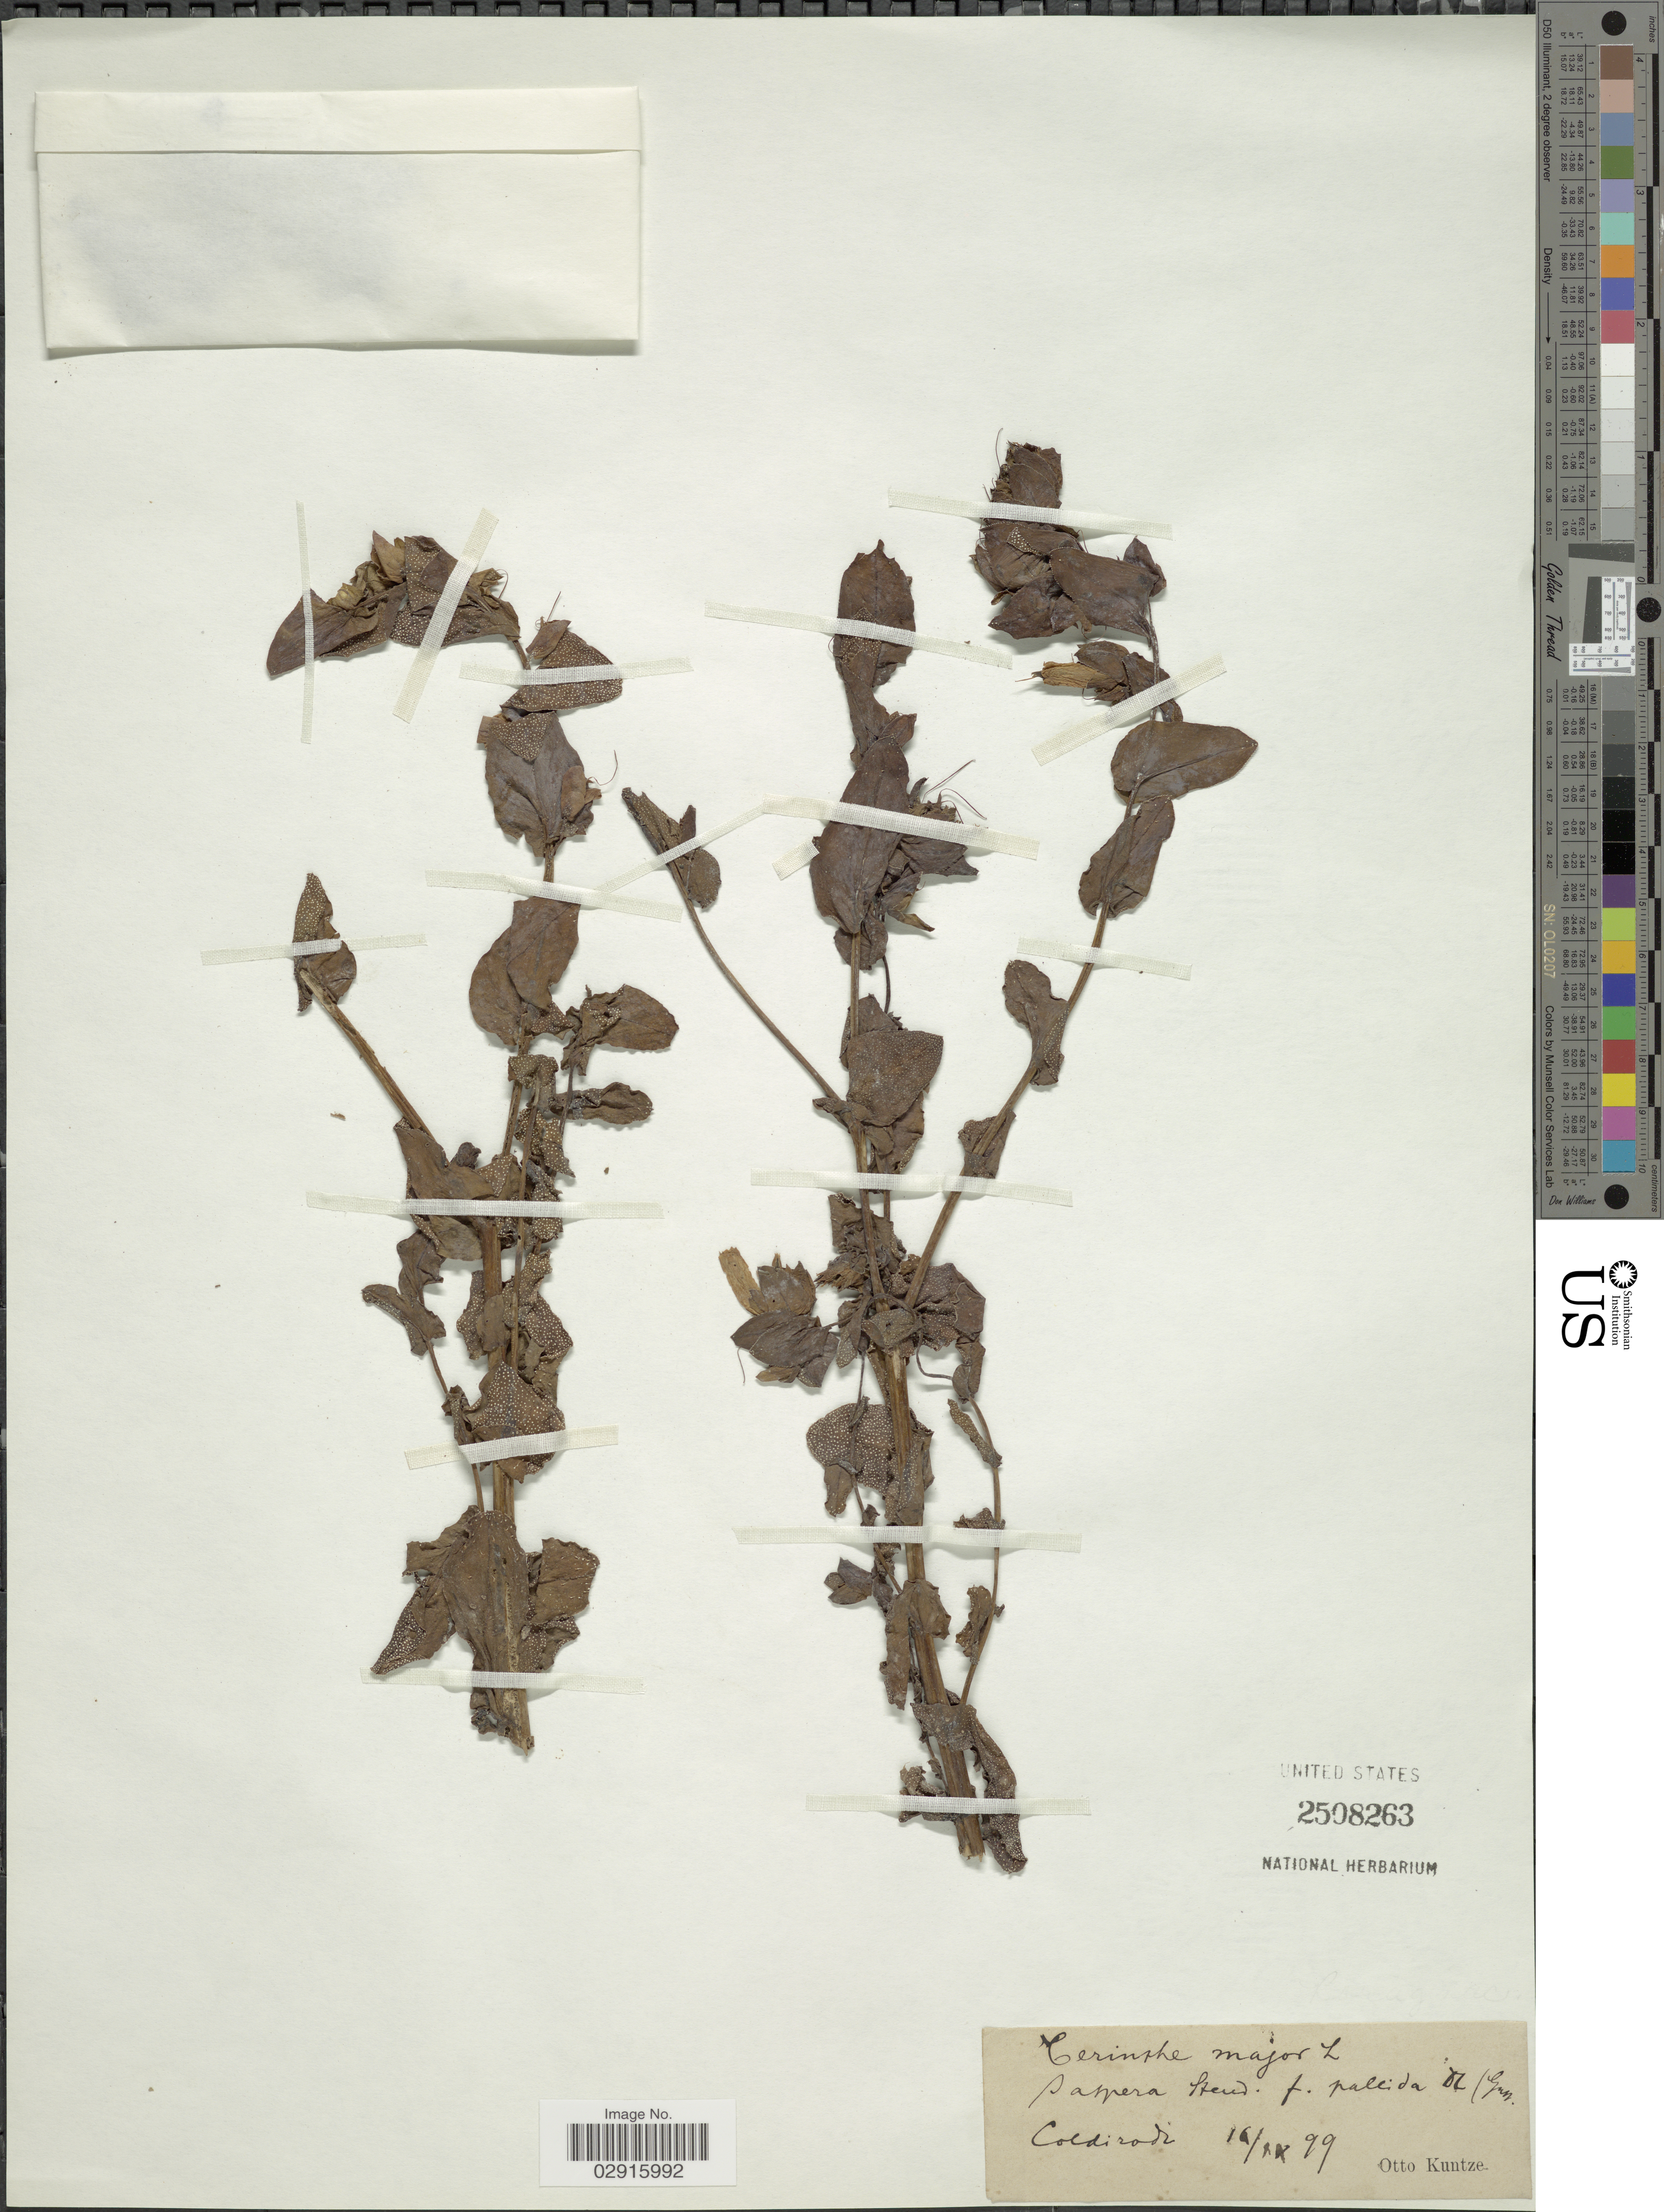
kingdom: Plantae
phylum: Tracheophyta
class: Magnoliopsida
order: Boraginales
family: Boraginaceae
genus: Cerinthe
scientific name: Cerinthe major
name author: L.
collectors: C.E.O. Kuntze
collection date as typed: Transcribed d/m/y: 16/9/99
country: Italy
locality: Coldirodi.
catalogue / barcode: US 2508263